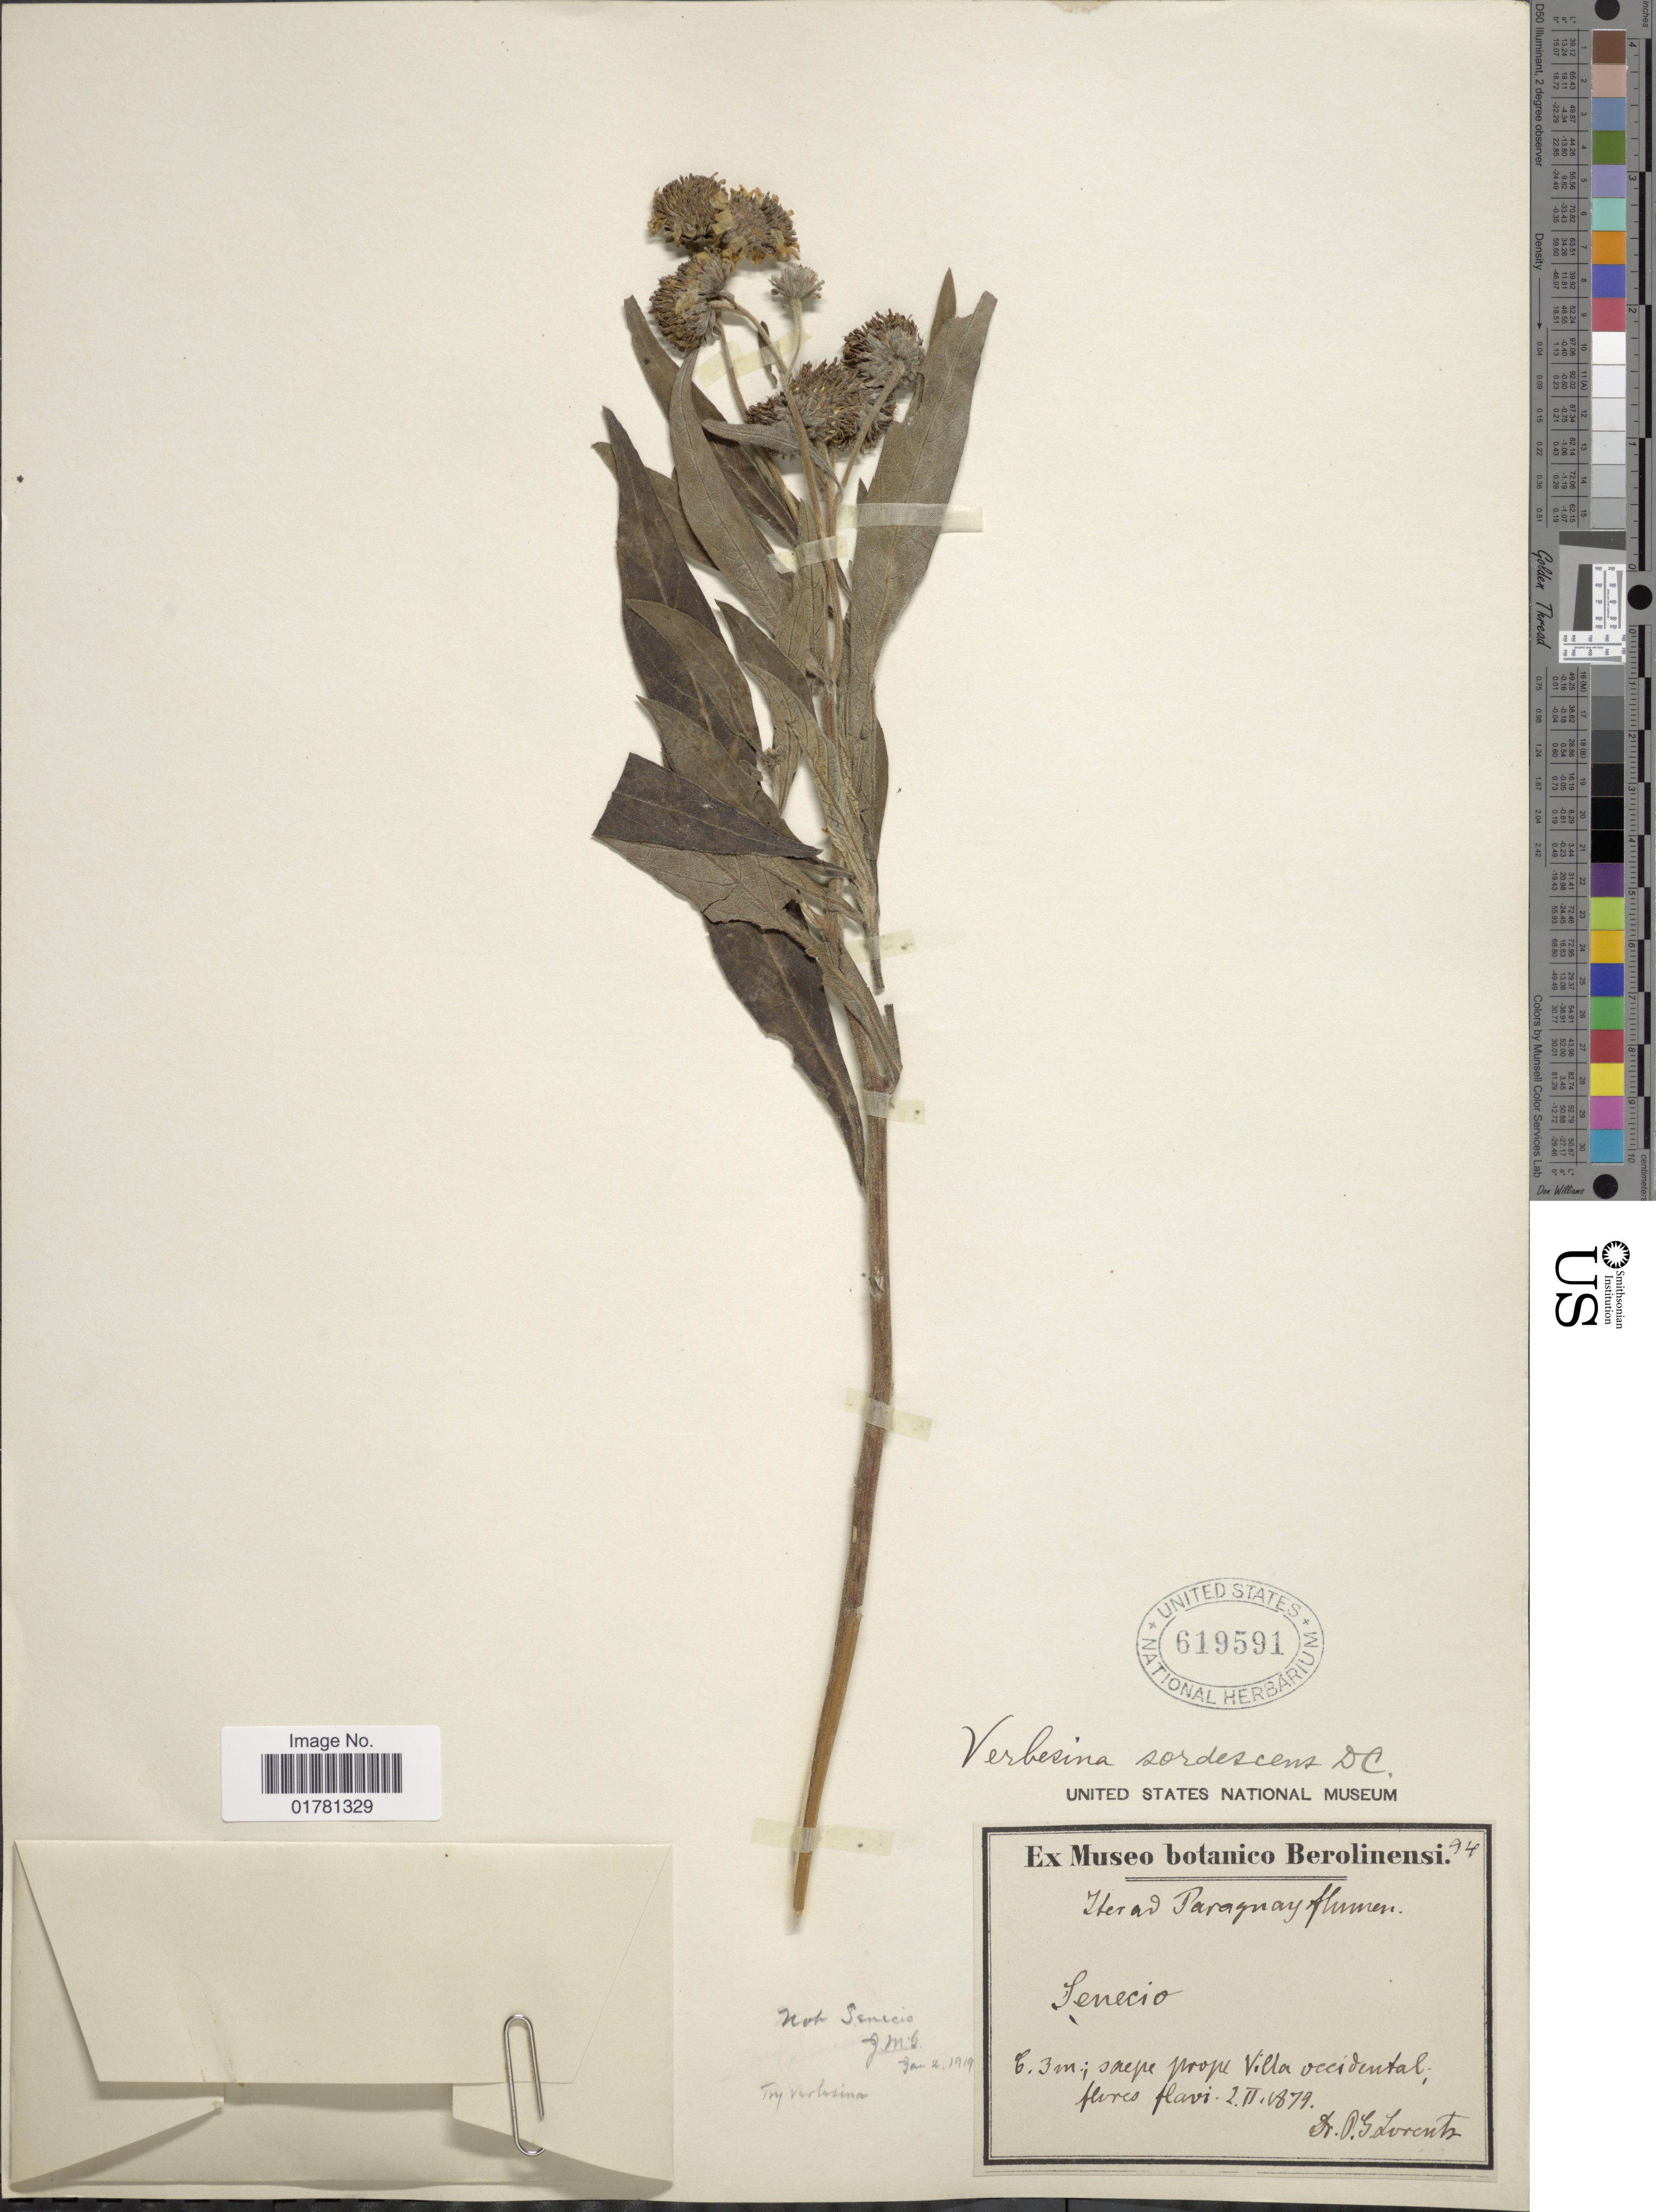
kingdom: Plantae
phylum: Tracheophyta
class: Magnoliopsida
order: Asterales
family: Asteraceae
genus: Verbesina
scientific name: Verbesina sordescens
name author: DC.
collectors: P. G. Lorentz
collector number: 94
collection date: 1879-02-02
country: Paraguay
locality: Senecio, saepe prope Villa occidental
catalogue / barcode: US 619591